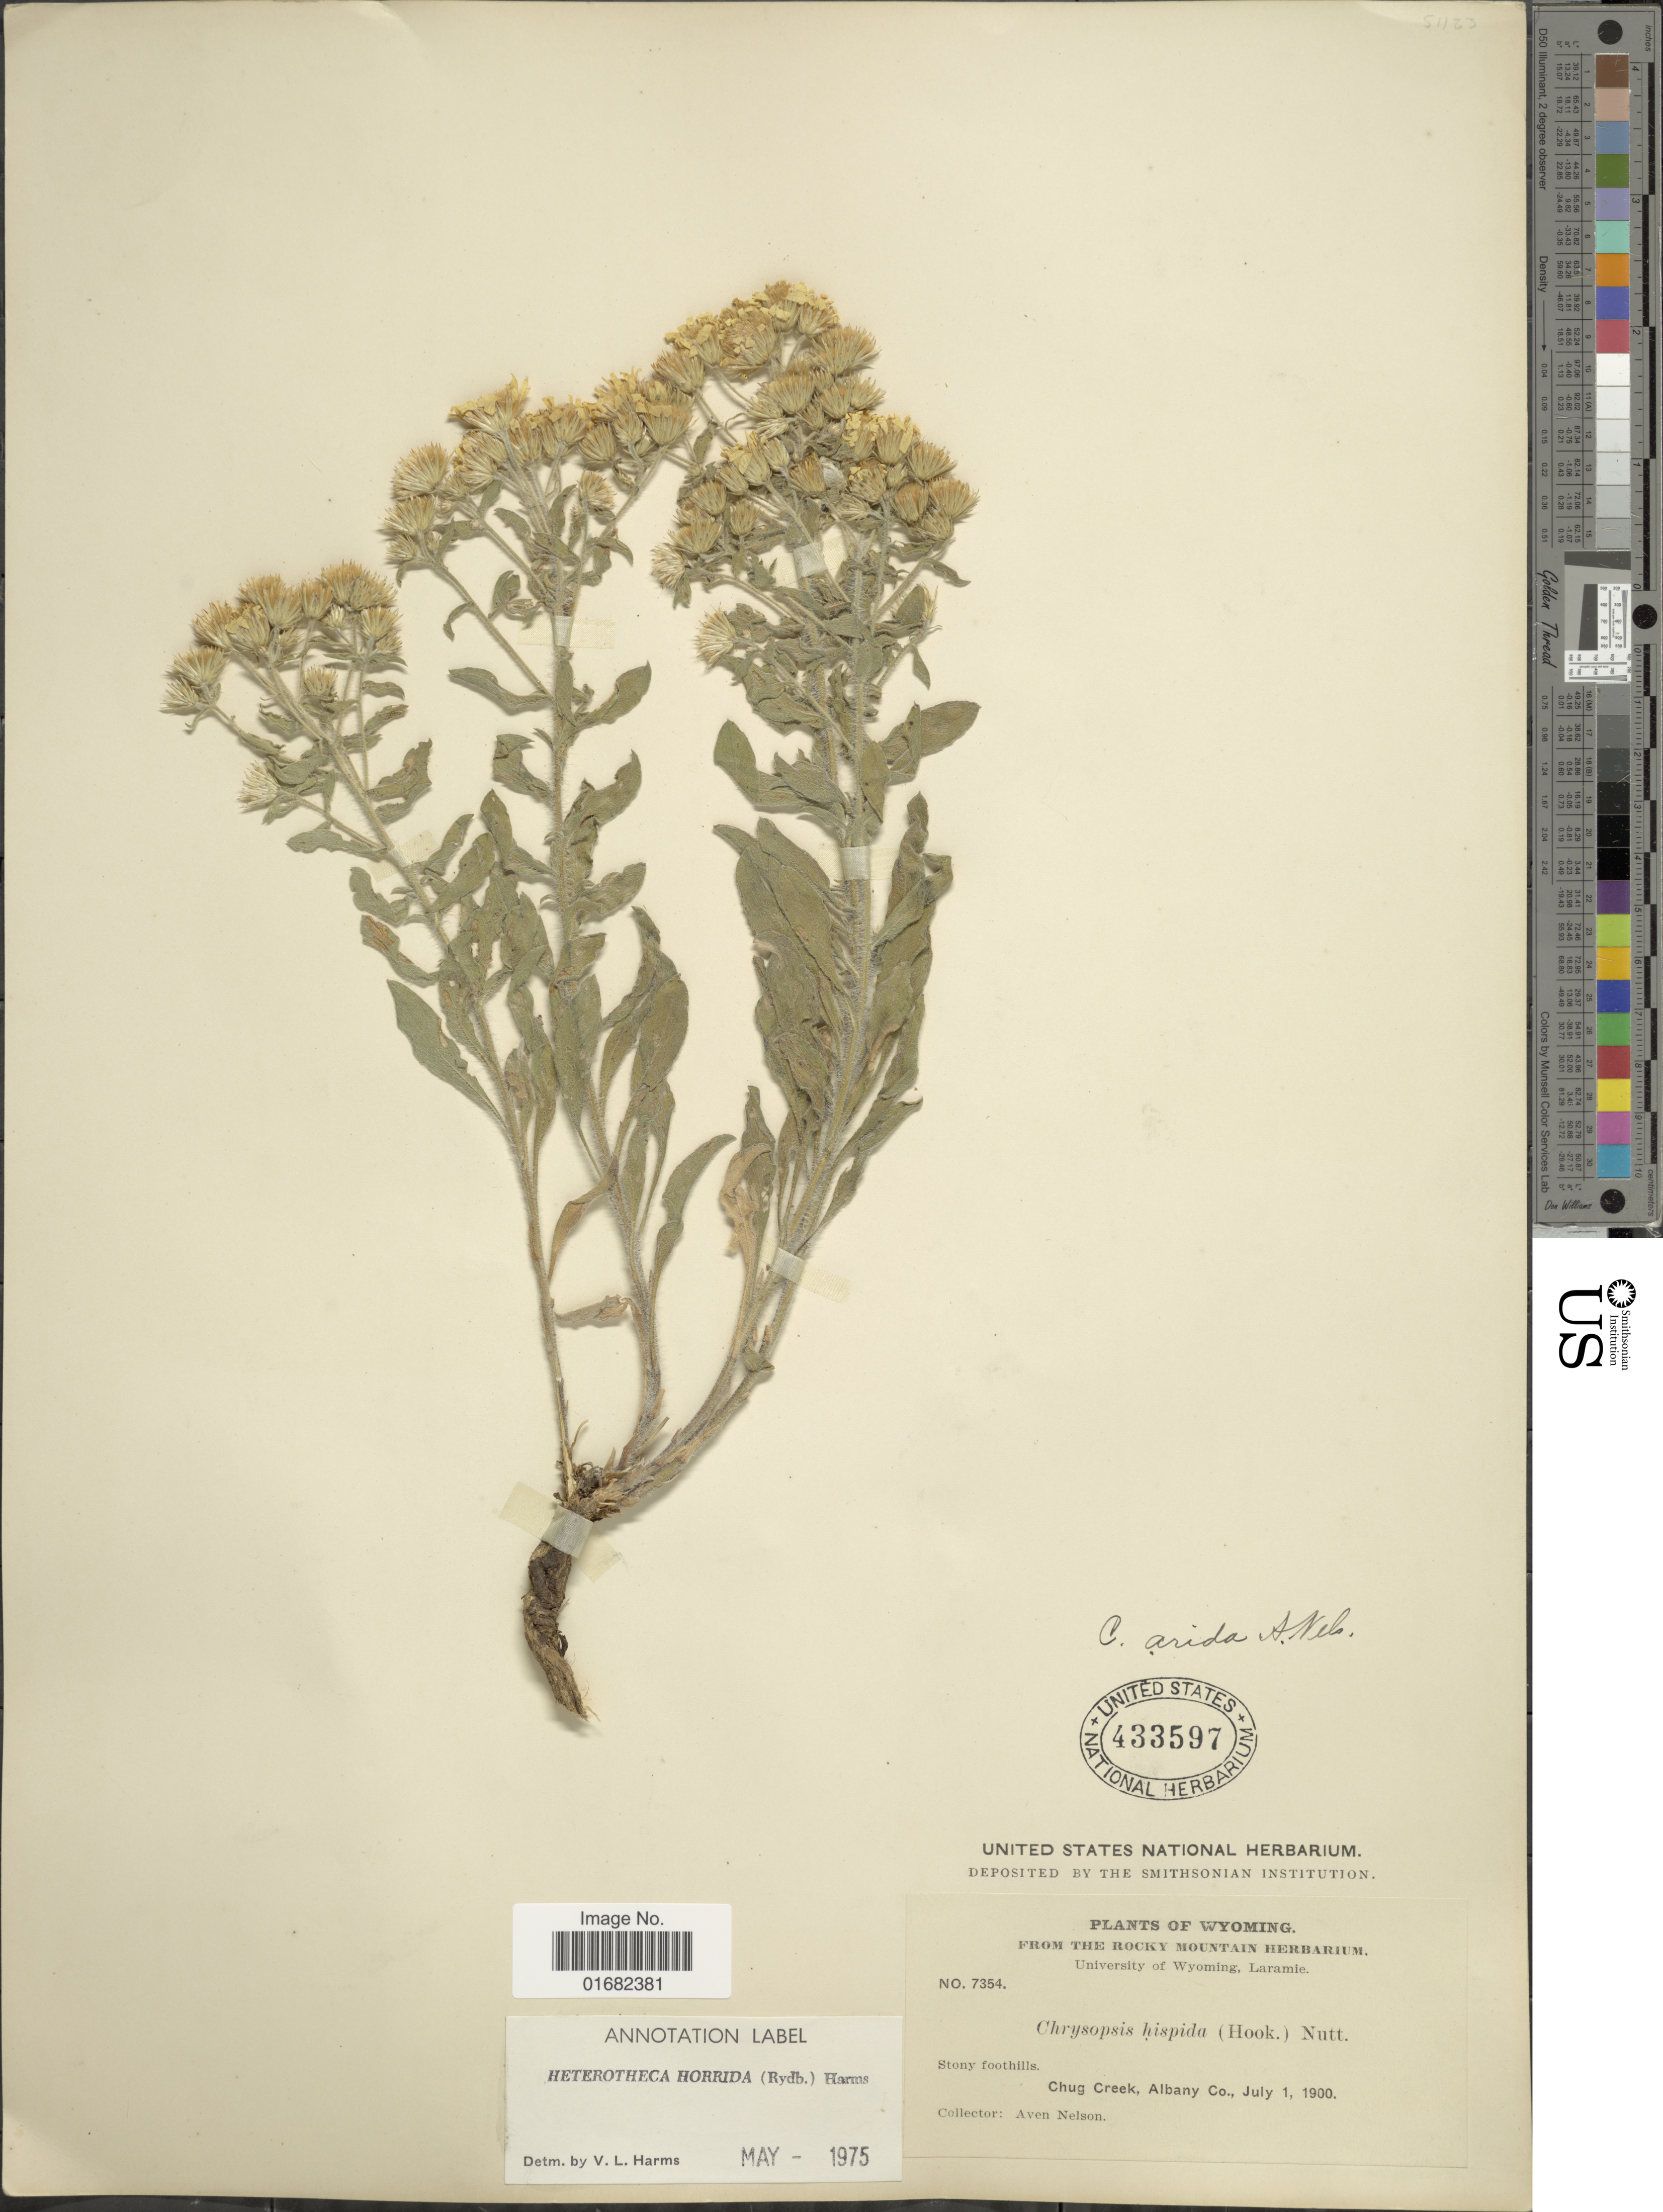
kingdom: Plantae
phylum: Tracheophyta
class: Magnoliopsida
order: Asterales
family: Asteraceae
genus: Heterotheca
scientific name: Heterotheca horrida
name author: (Rydb.) V.L. Harms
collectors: A. Nelson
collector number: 7354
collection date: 1900-07-01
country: United States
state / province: Wyoming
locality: Chug Creek, Albany Co.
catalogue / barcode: US 433597